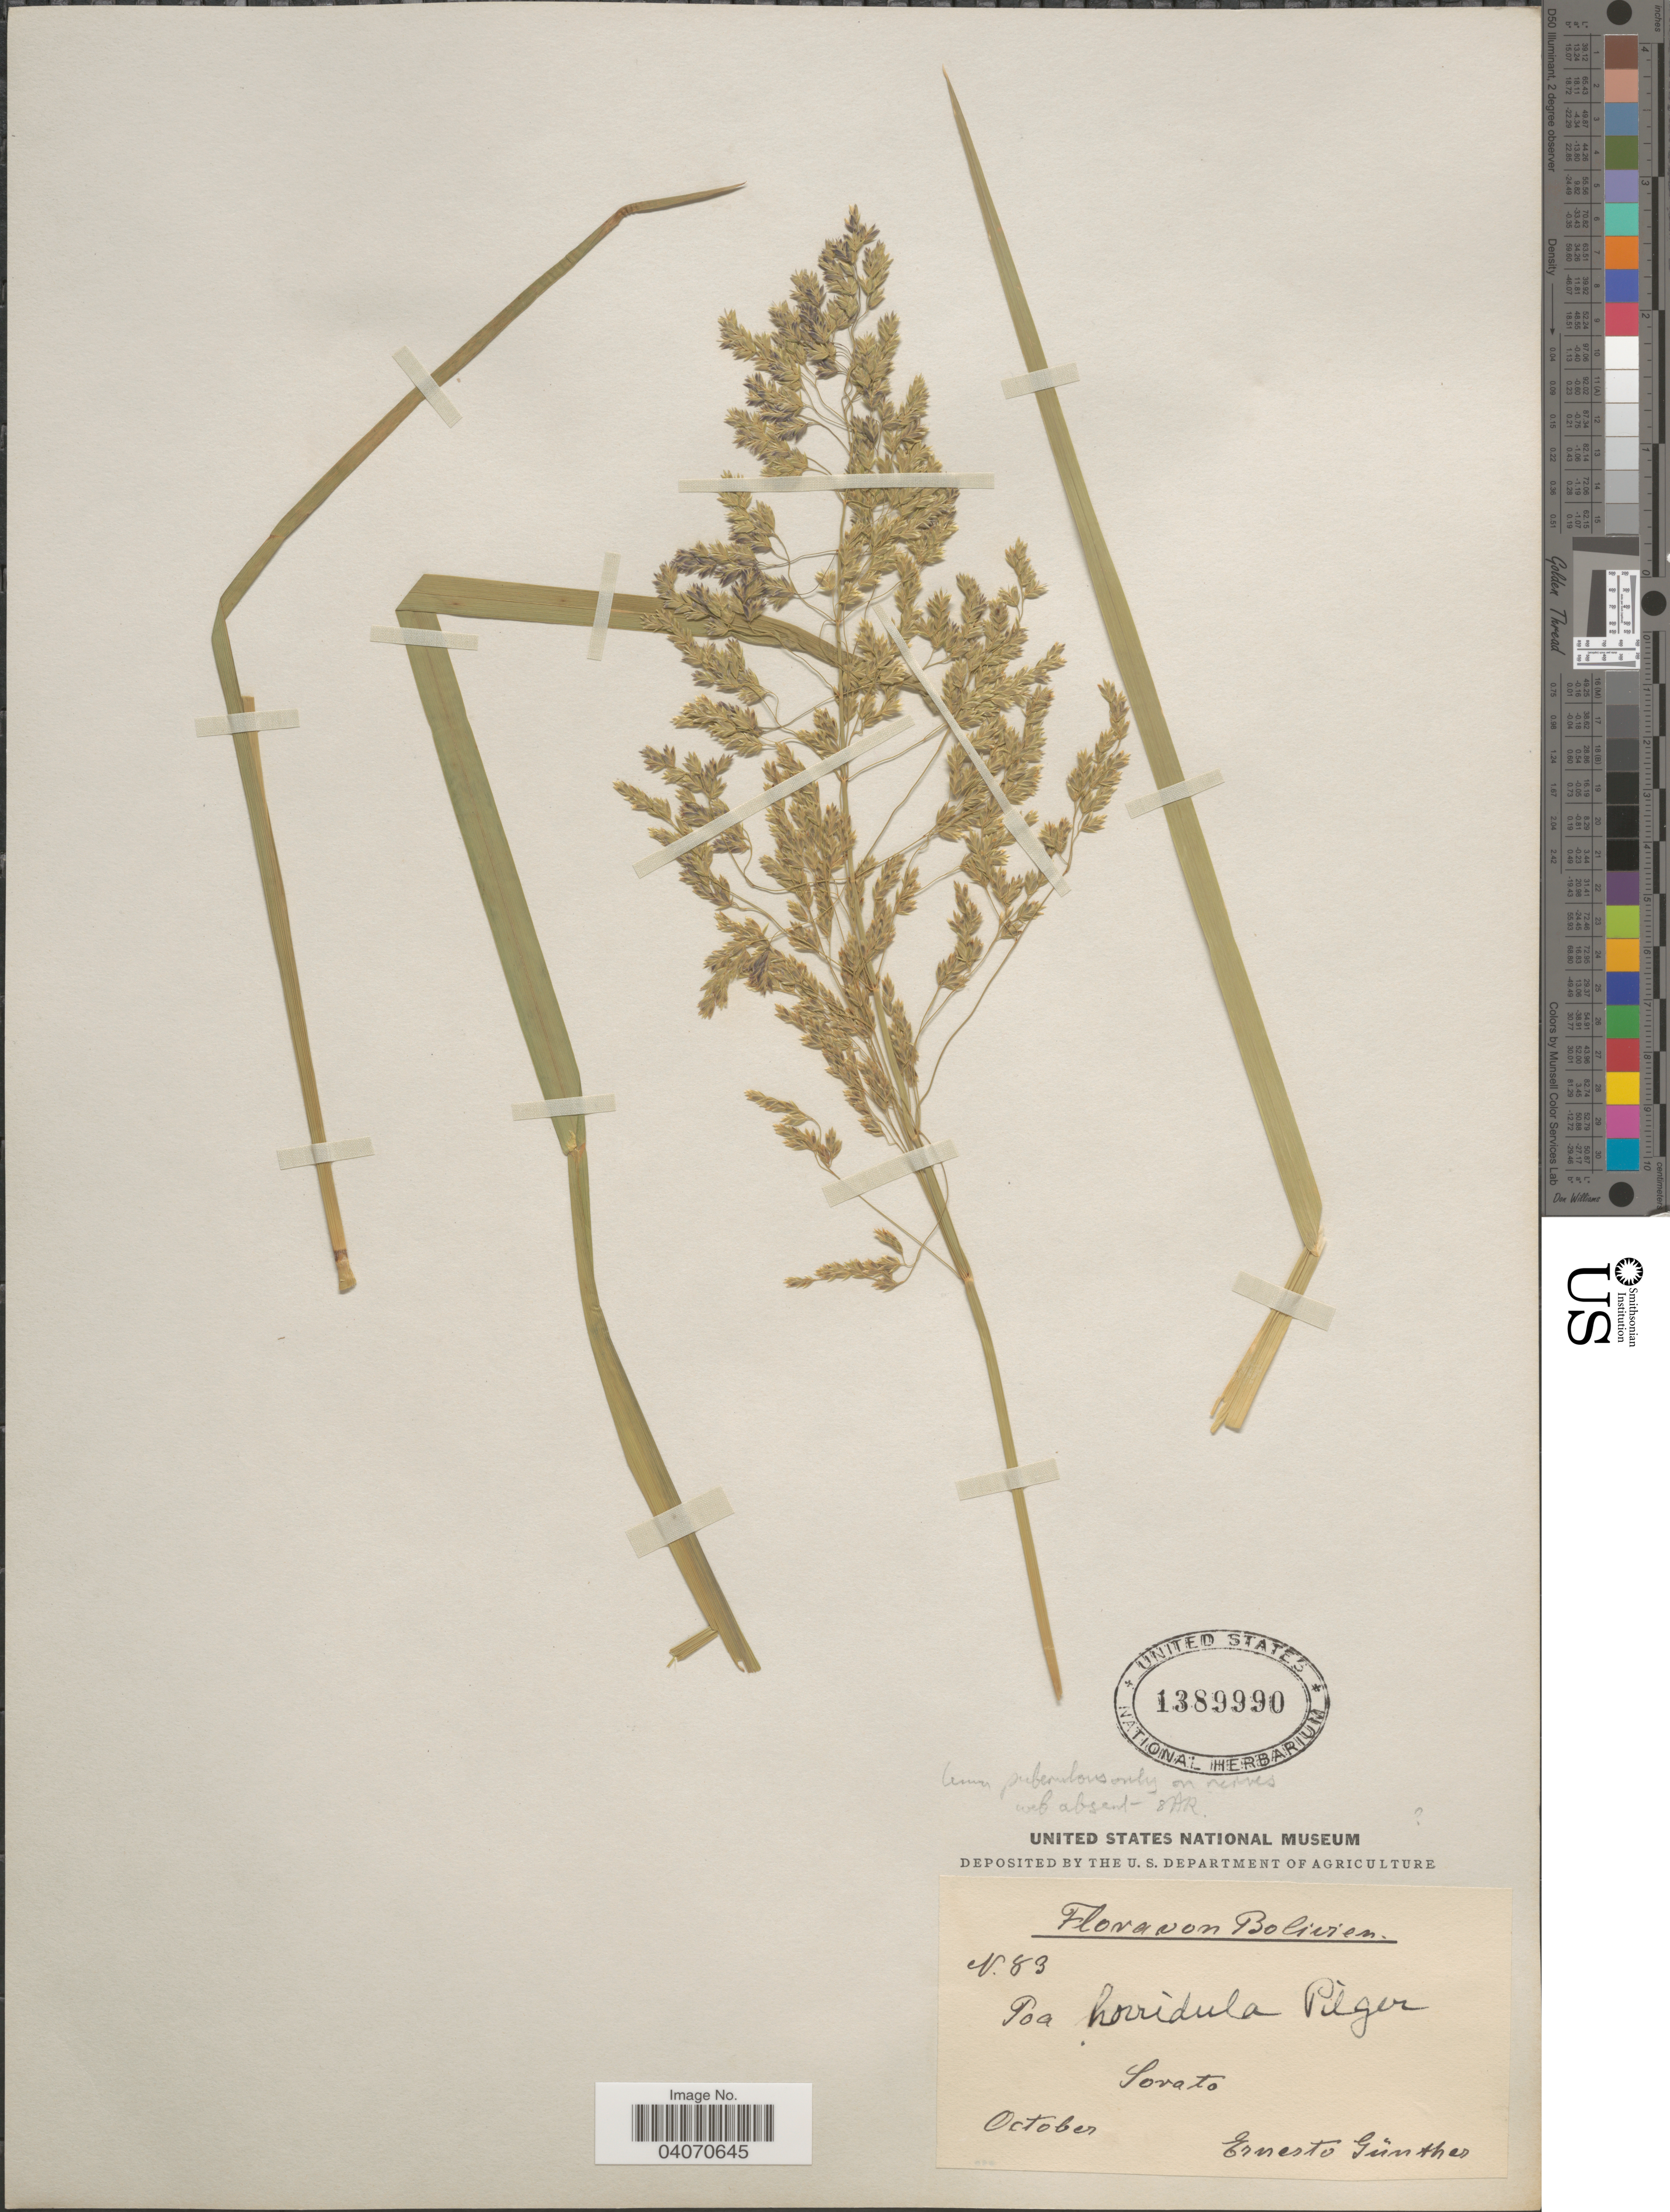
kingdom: Plantae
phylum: Tracheophyta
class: Liliopsida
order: Poales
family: Poaceae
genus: Poa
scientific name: Poa horridula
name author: Pilg.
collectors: E. Gunther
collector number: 83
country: Bolivia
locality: Bolivien. Sorato.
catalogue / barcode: US 1389990